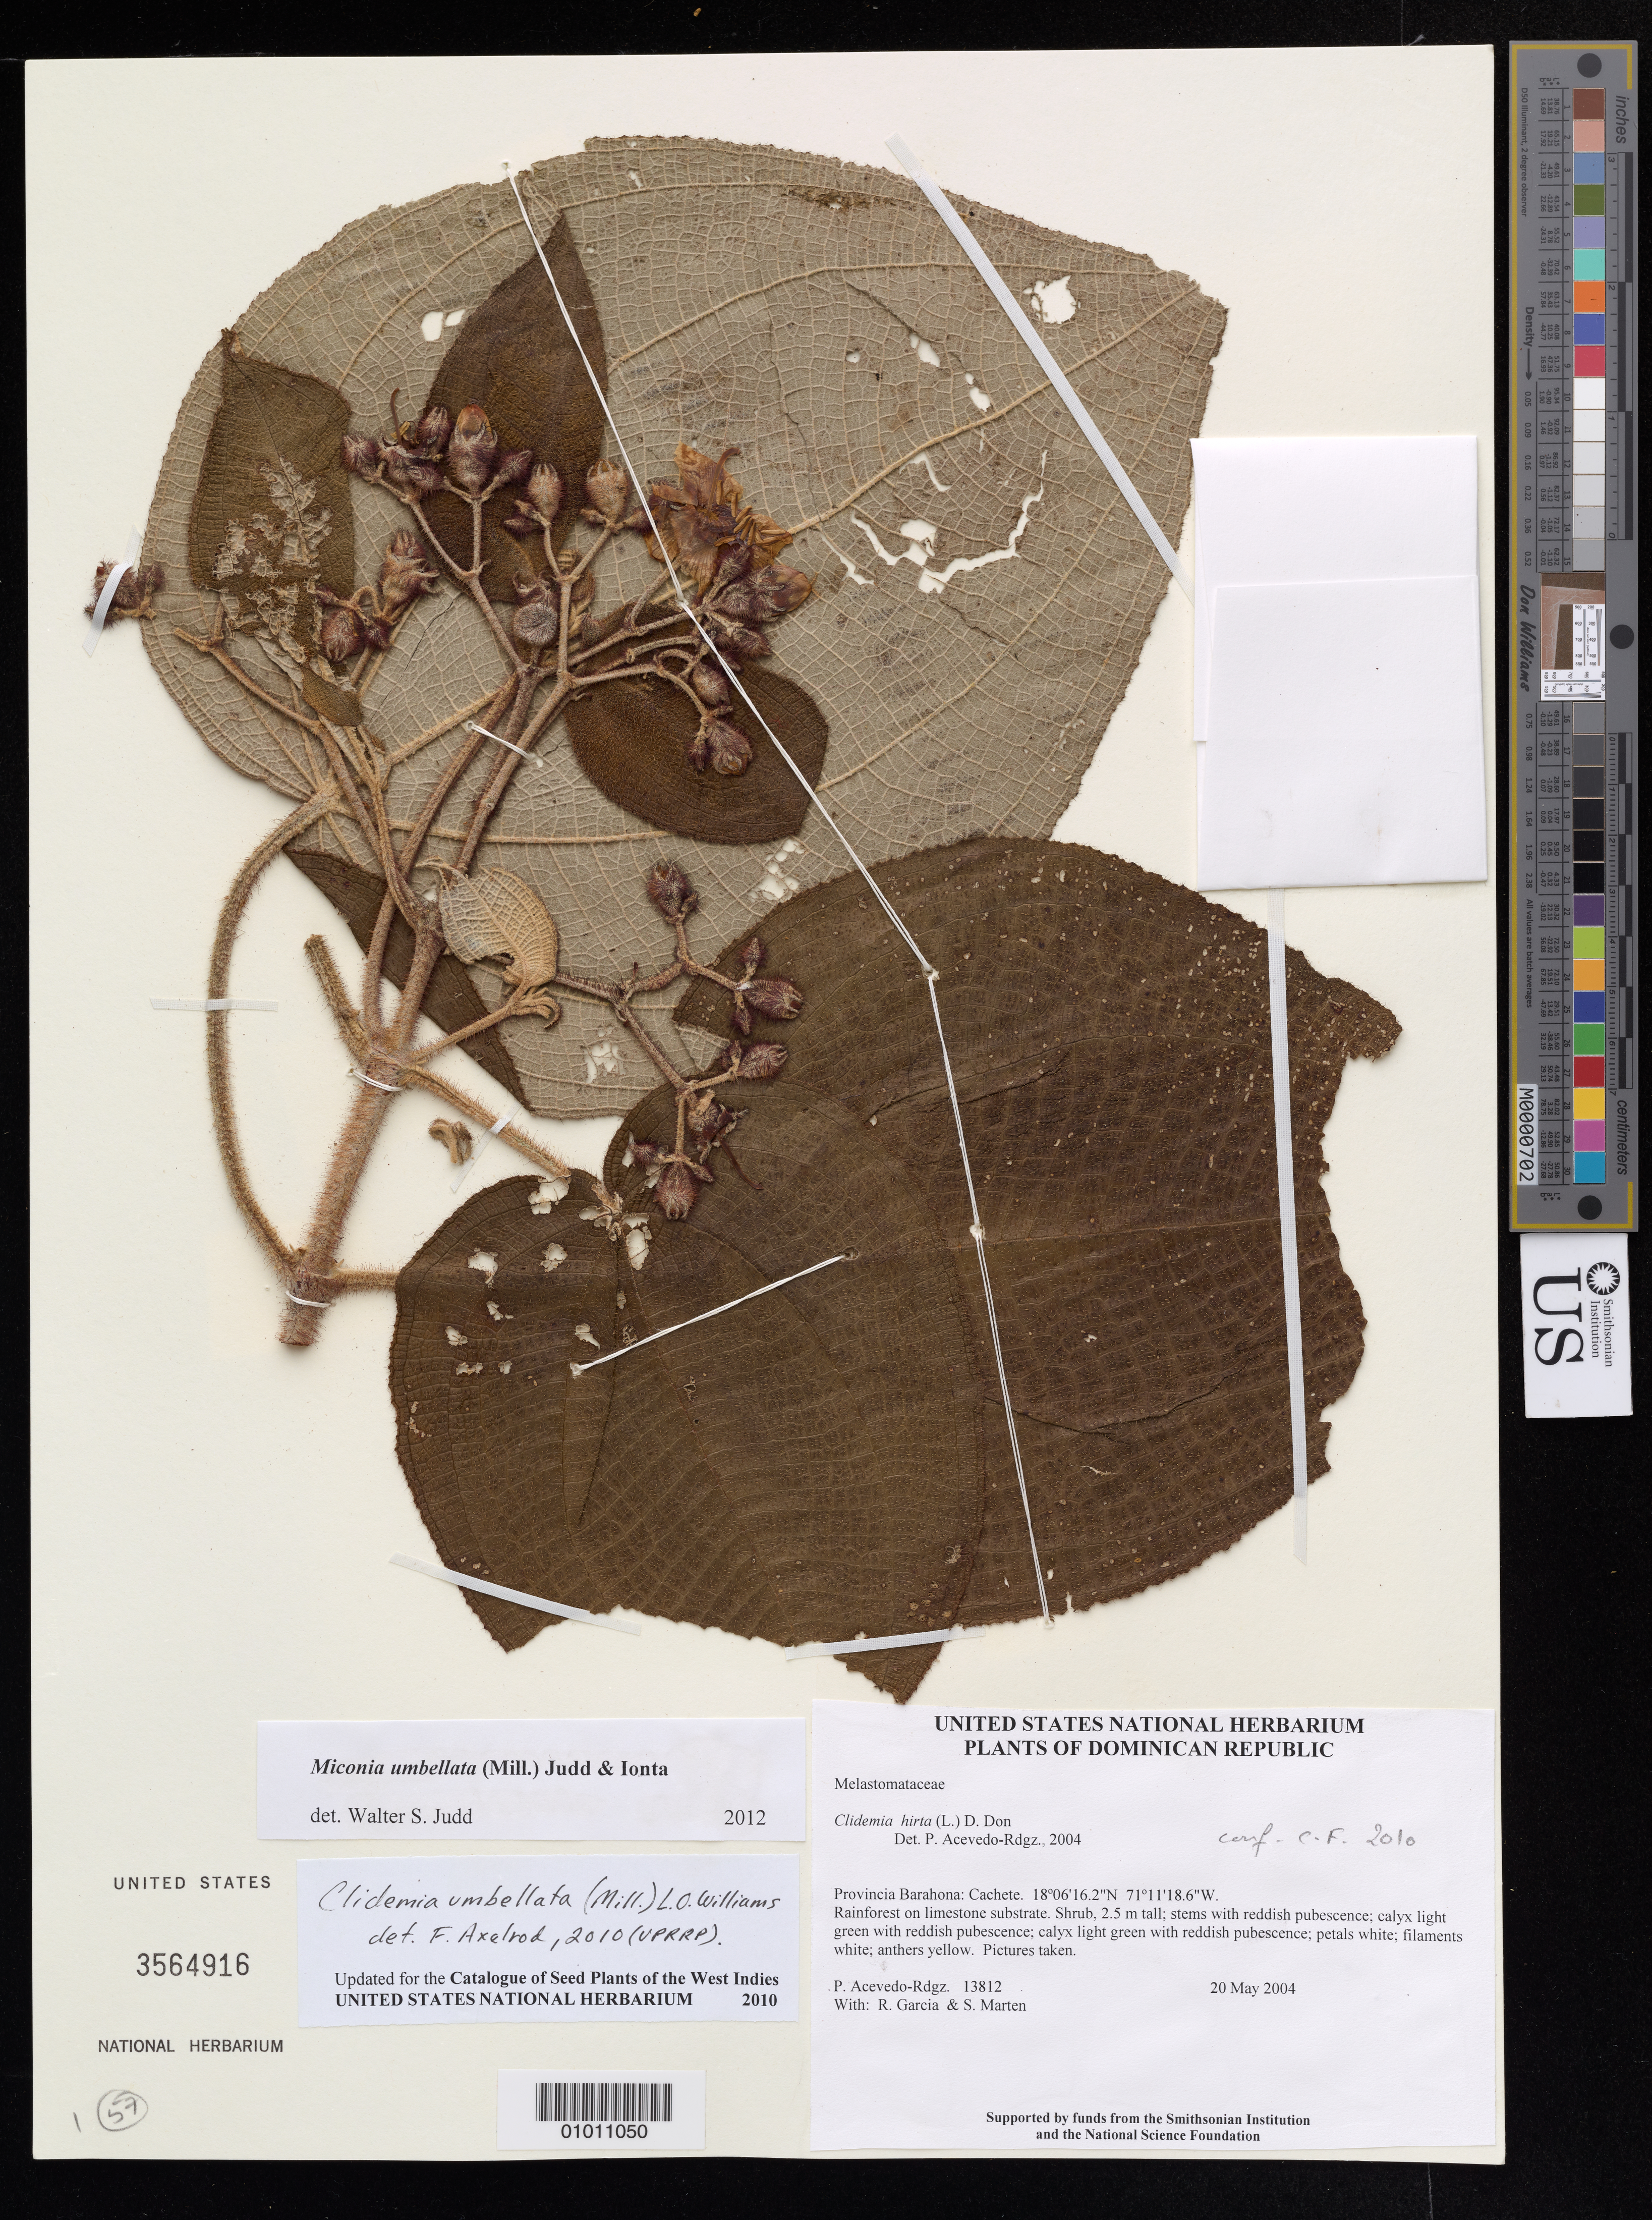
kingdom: Plantae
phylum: Tracheophyta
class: Magnoliopsida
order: Myrtales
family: Melastomataceae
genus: Miconia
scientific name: Miconia umbellata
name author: (Mill.) Judd & Ionta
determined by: Judd, Walter S.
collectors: P. Acevedo-Rodr., R. G. García & S. Marten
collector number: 13812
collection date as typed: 20 May 2004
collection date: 2004-05-20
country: Dominican Republic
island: Hispaniola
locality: Provincia Barahona: Cachete.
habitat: Rainforest on limestone substrate.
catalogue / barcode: US 3564916